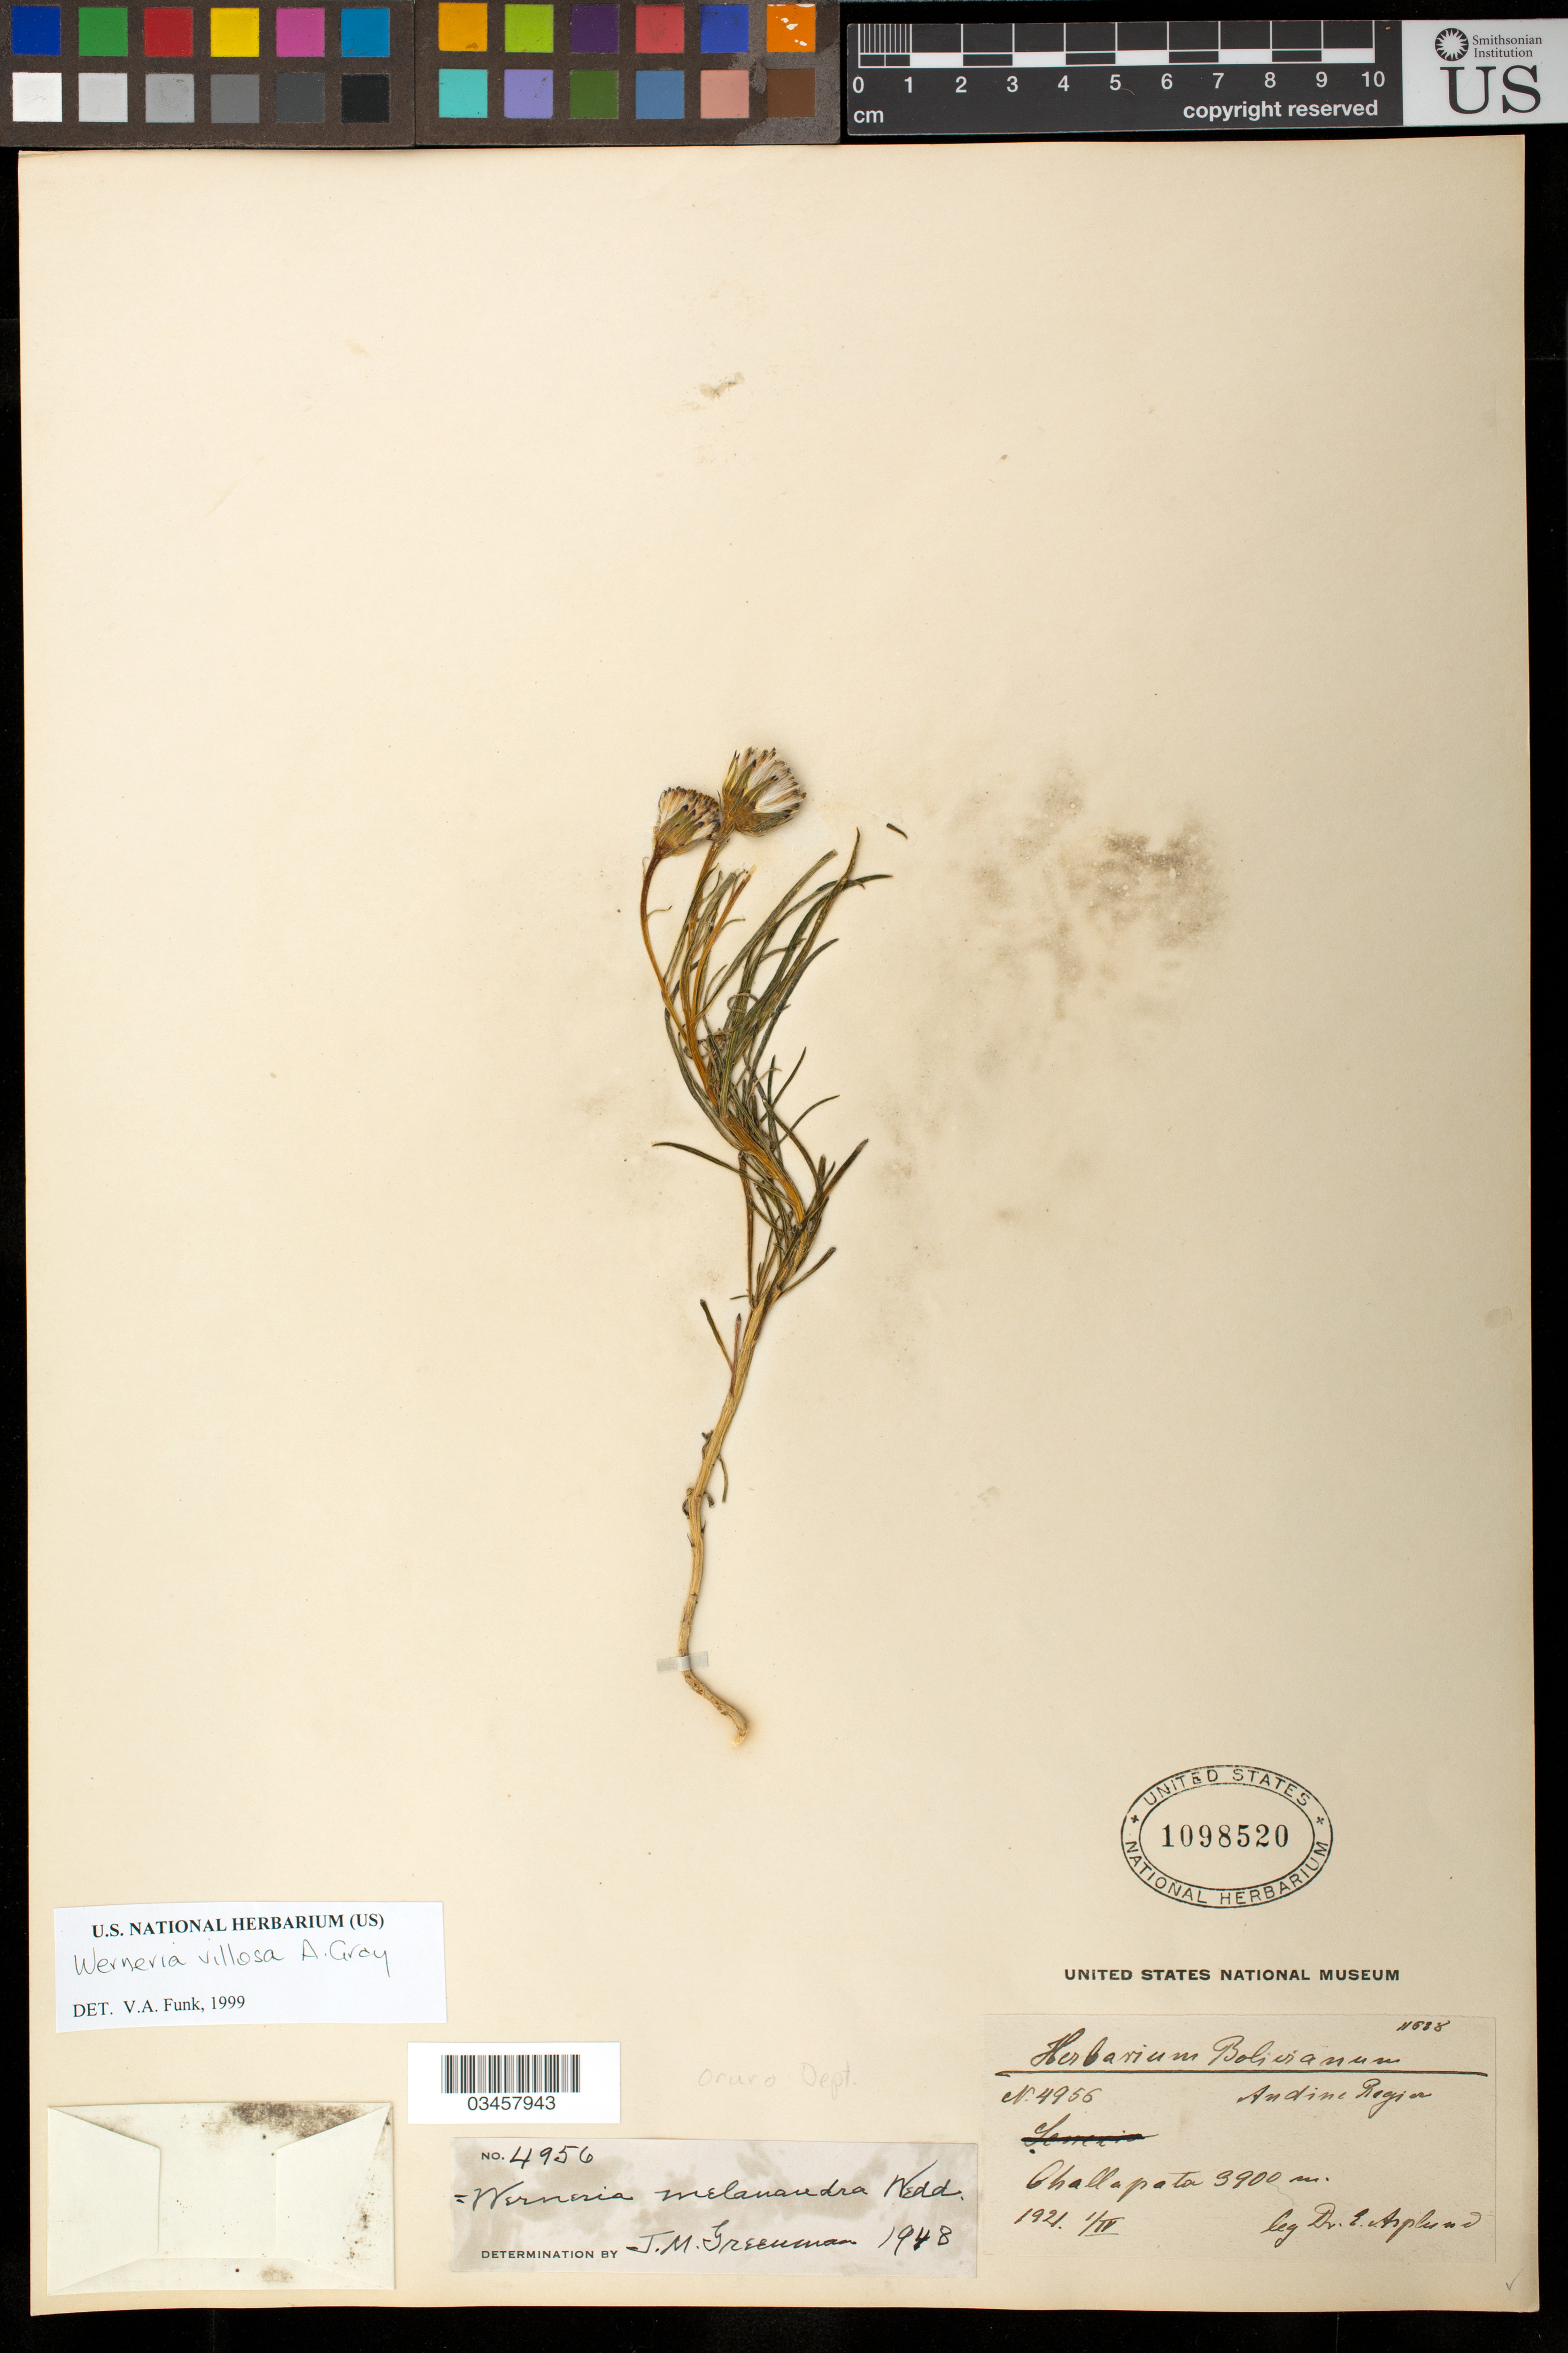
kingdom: Plantae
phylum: Tracheophyta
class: Magnoliopsida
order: Asterales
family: Asteraceae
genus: Werneria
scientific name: Werneria villosa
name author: A. Gray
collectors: E. Asplund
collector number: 4956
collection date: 1921-04-01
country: Bolivia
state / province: Oruro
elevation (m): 3900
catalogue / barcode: US 1098520